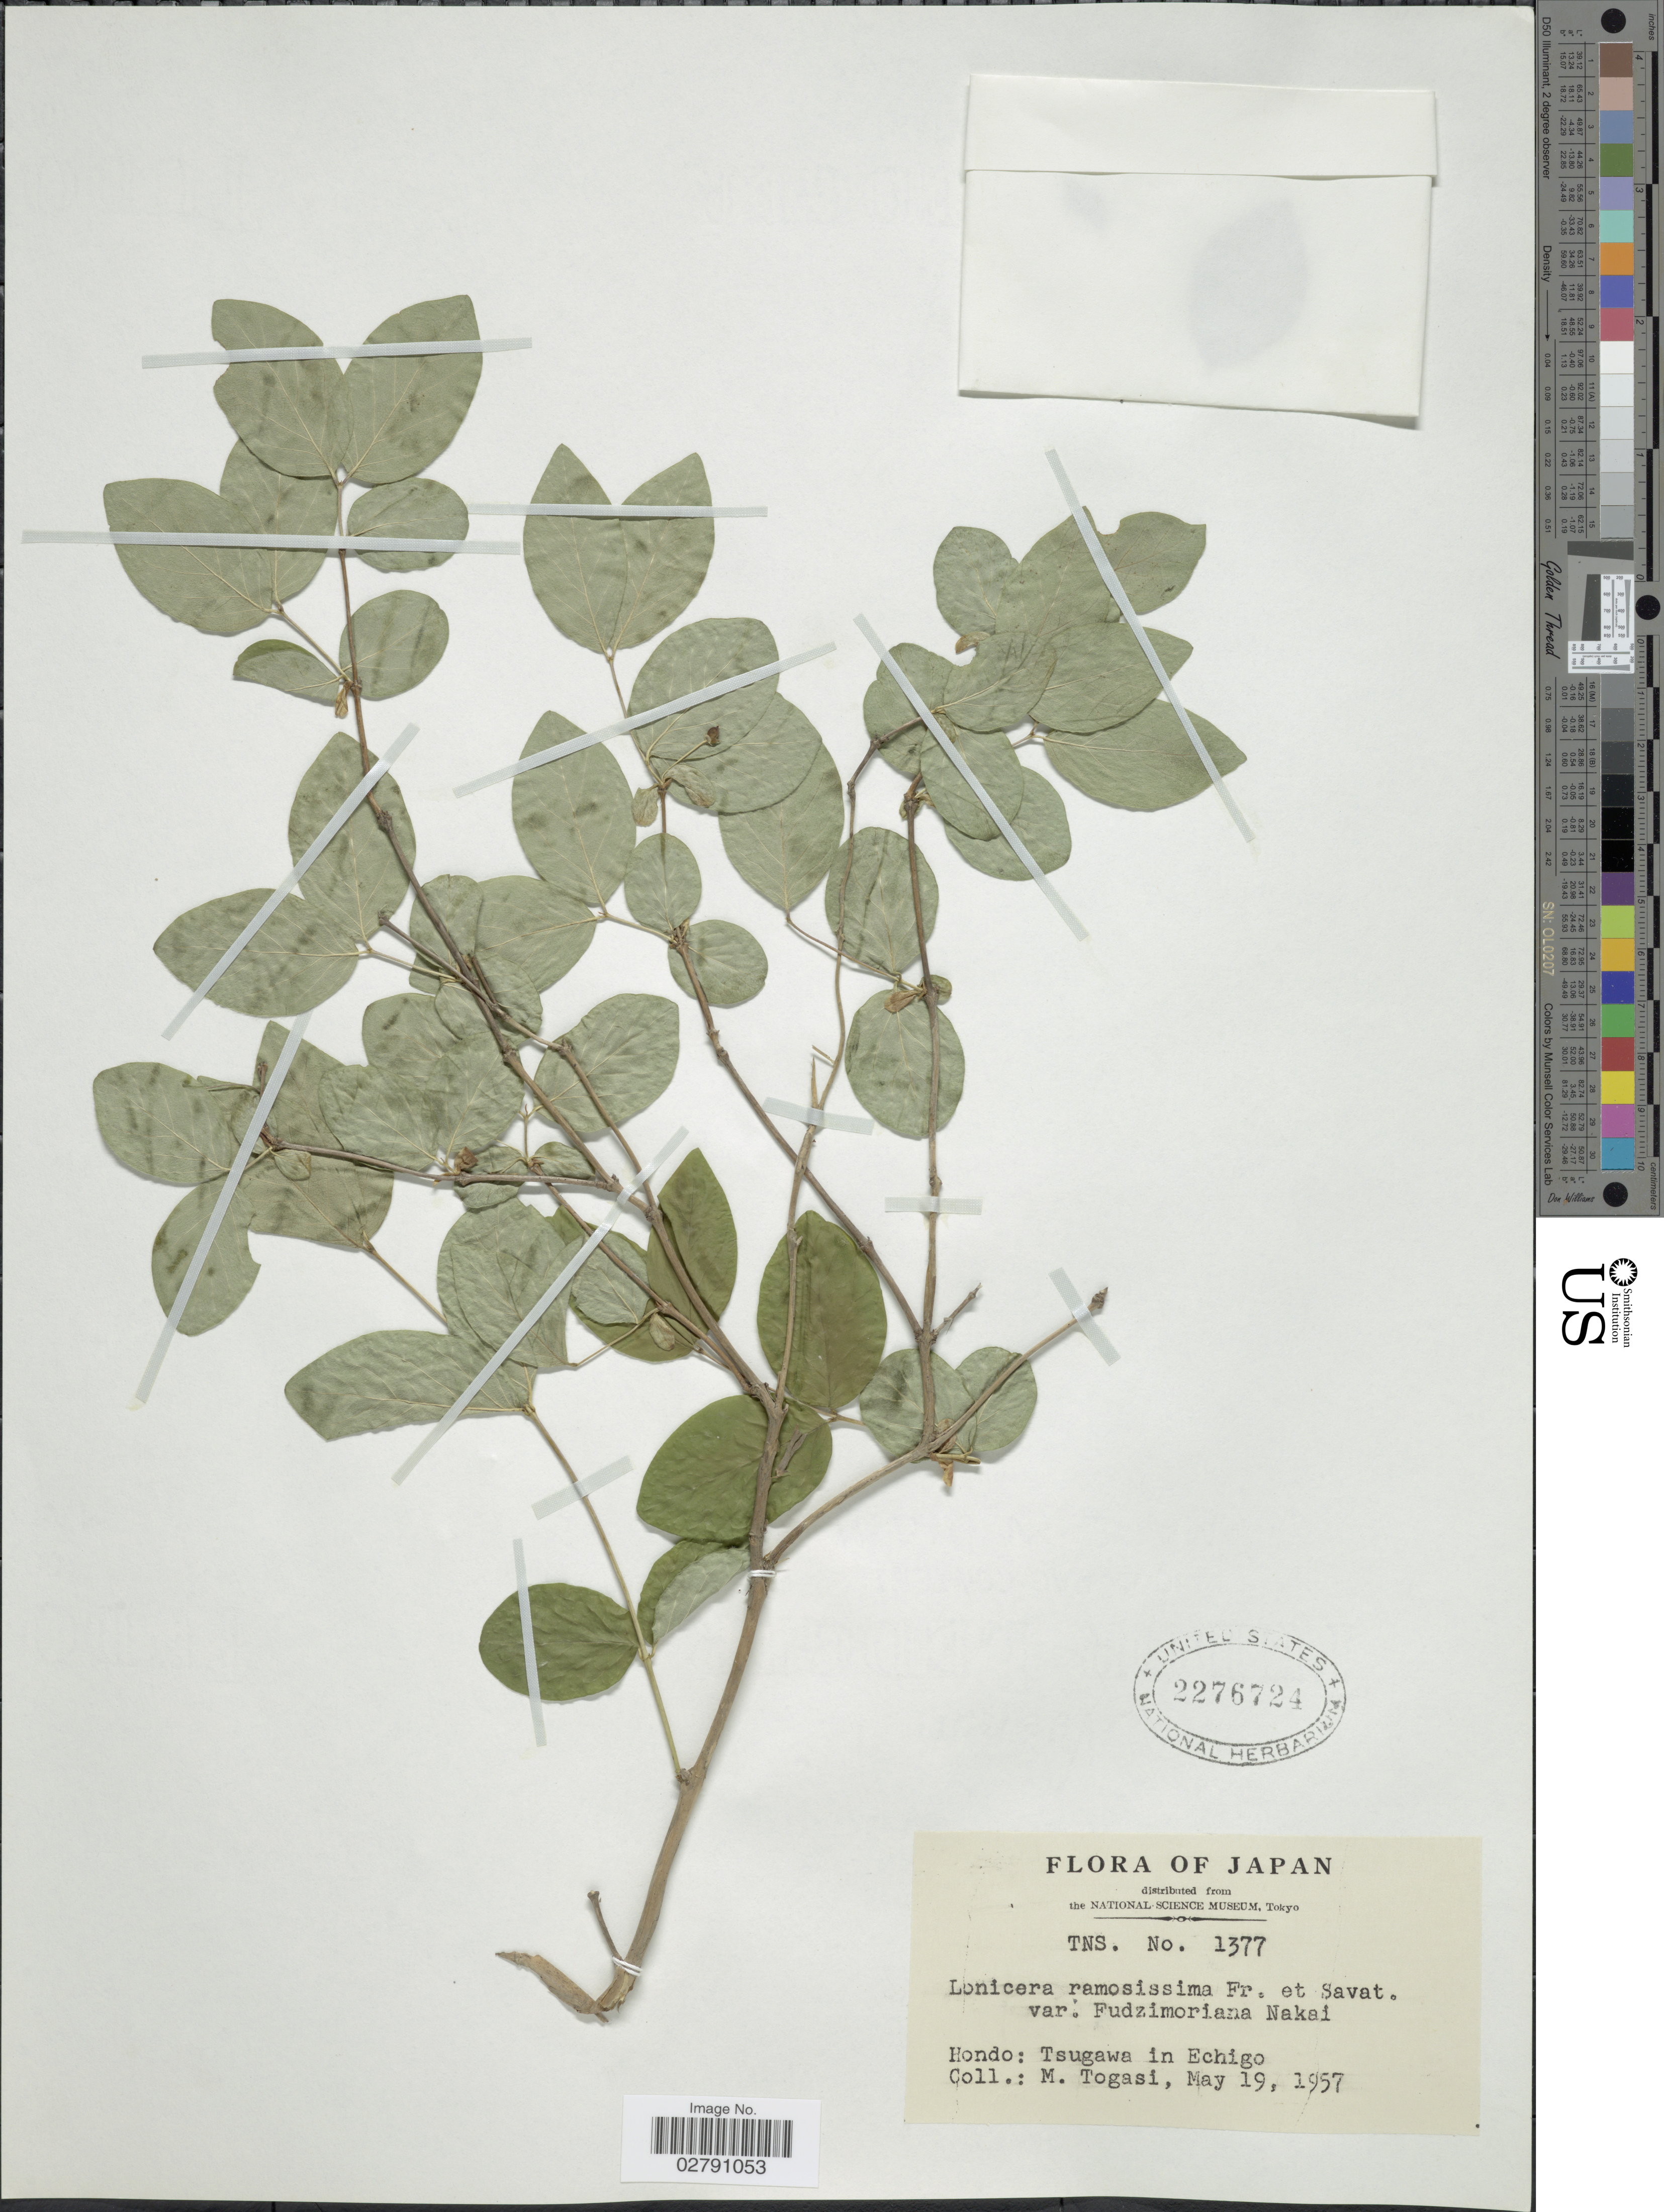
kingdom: Plantae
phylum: Tracheophyta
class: Magnoliopsida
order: Dipsacales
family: Caprifoliaceae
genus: Lonicera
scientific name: Lonicera ramosissima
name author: Franch. & Sav. ex Maxim.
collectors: M. Togasi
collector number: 1377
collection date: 1957-05-19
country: Japan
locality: Hondo: Tsugawa in Echigo.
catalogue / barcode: US 2276724